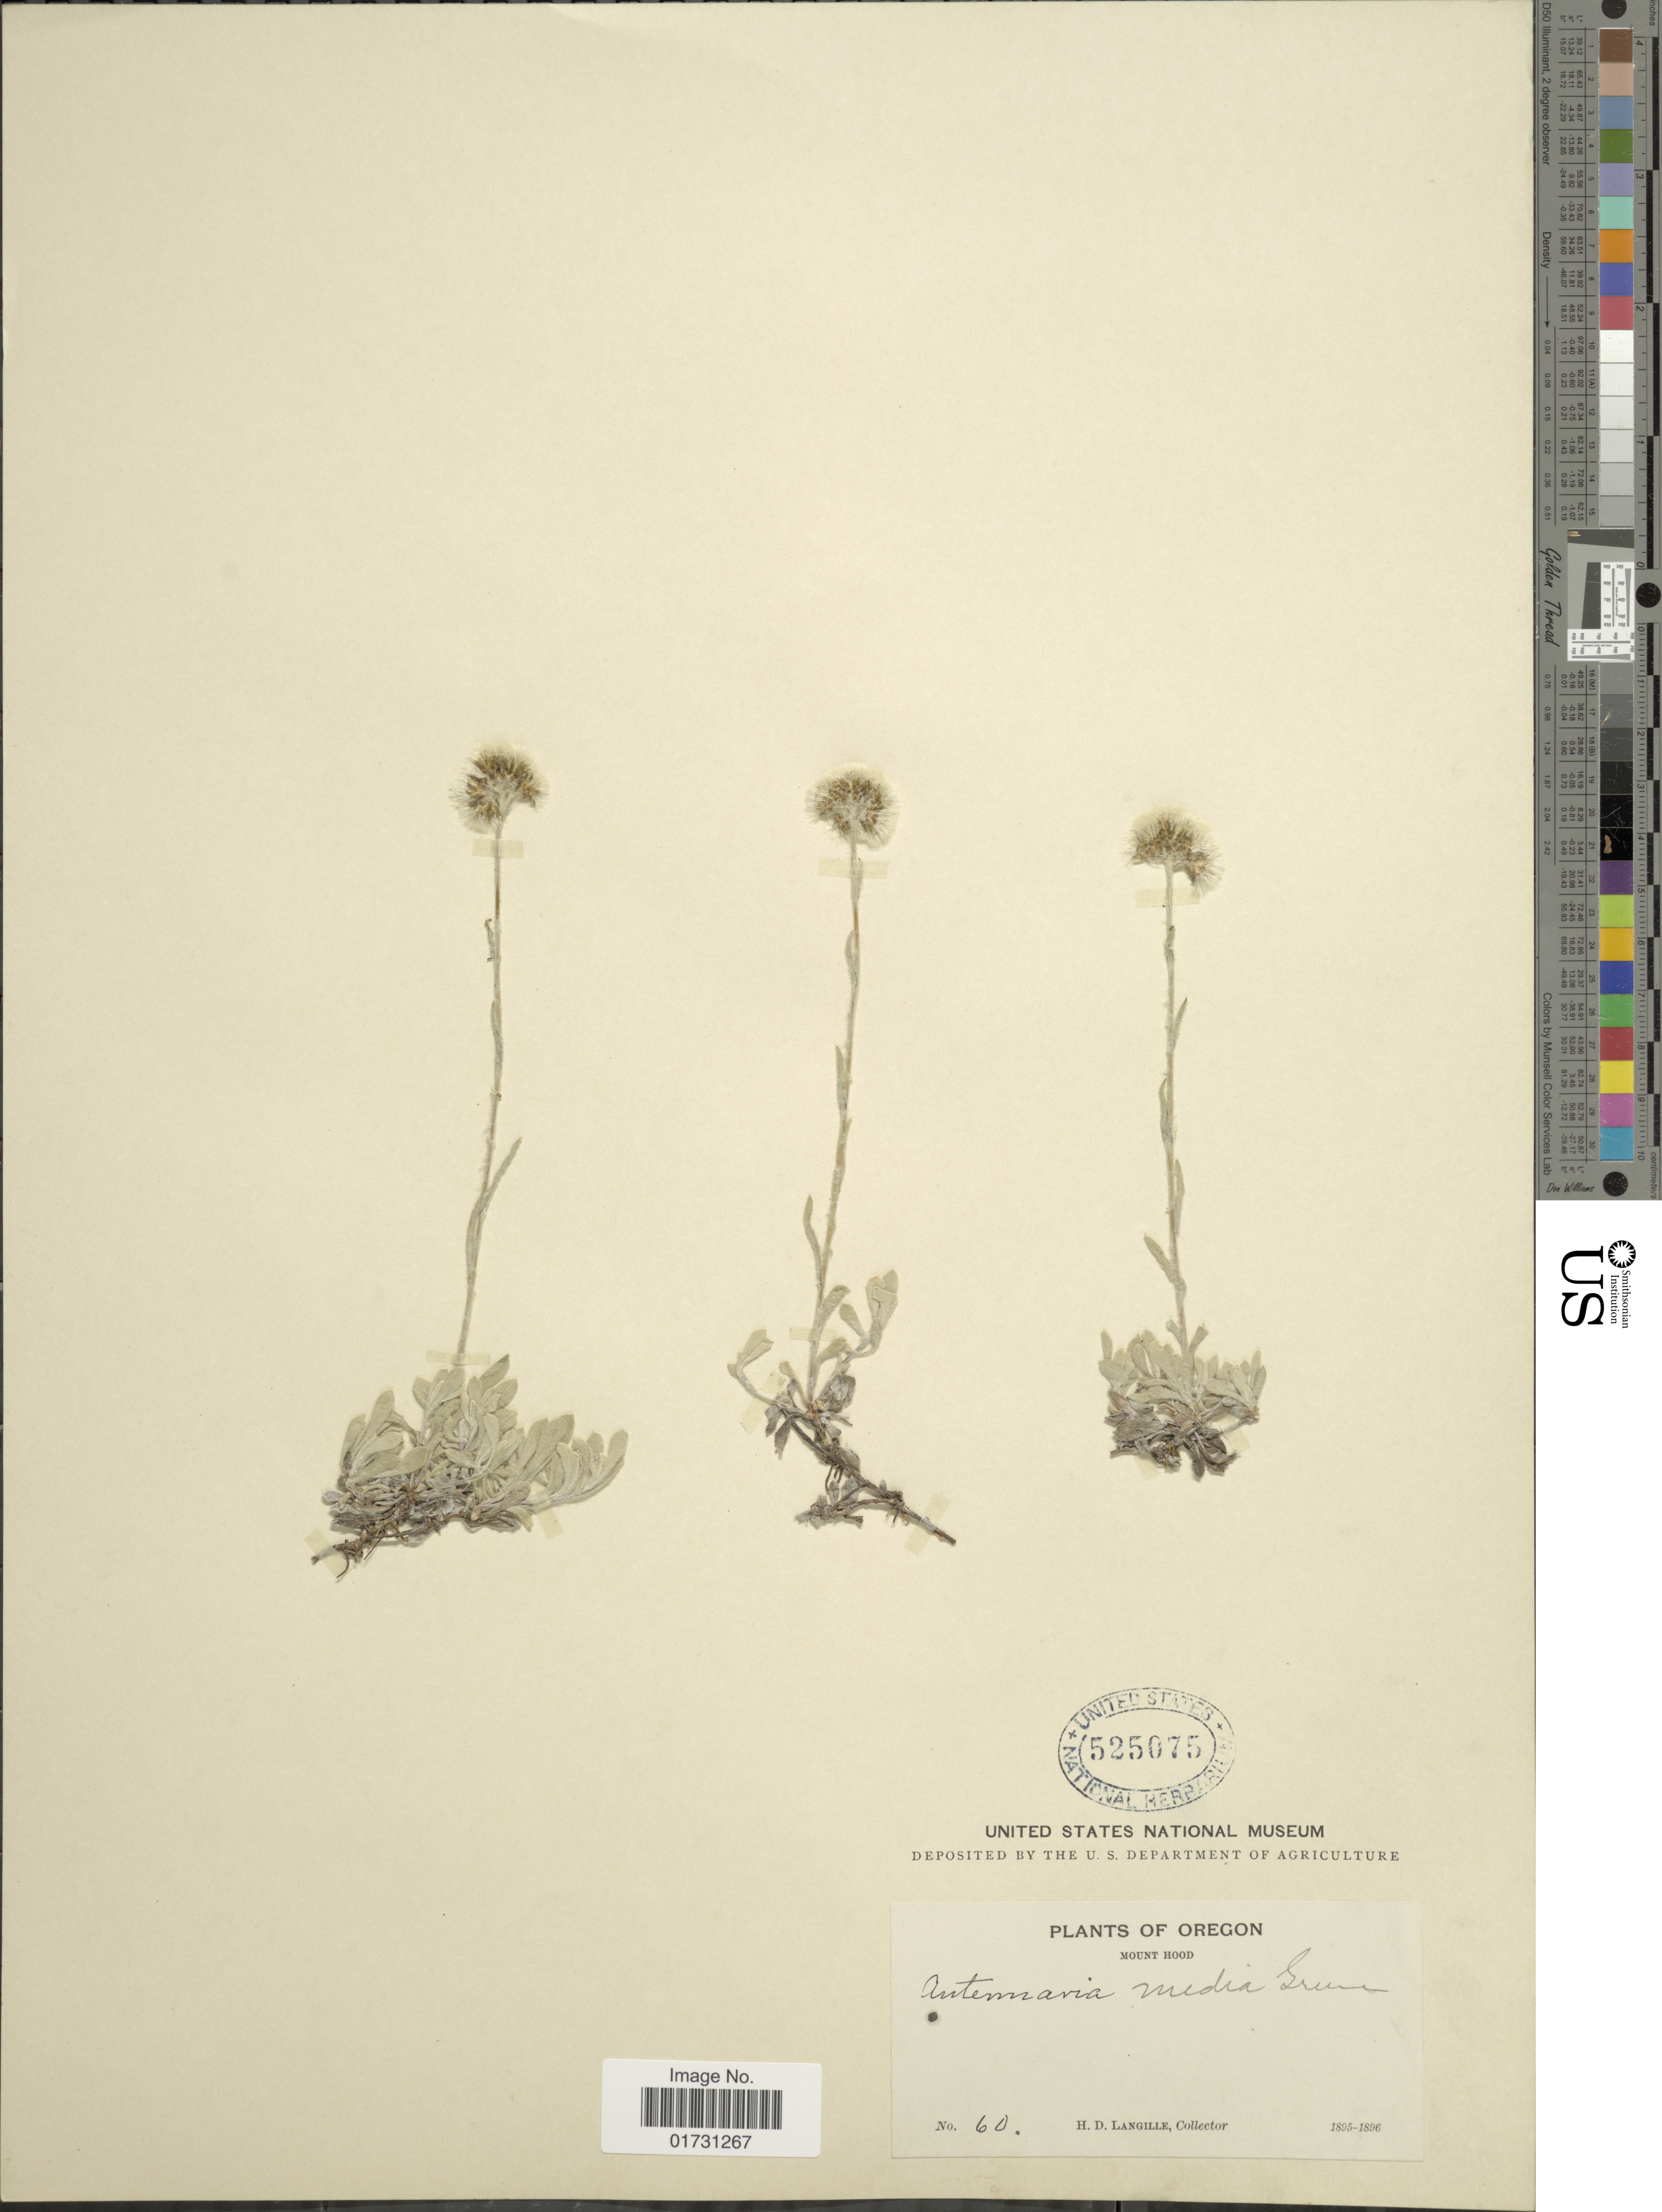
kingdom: Plantae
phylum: Tracheophyta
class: Magnoliopsida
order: Asterales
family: Asteraceae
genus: Antennaria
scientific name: Antennaria media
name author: Greene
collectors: H. Langille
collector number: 60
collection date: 1895/1896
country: United States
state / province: Oregon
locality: Mount Hood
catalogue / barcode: US 525075